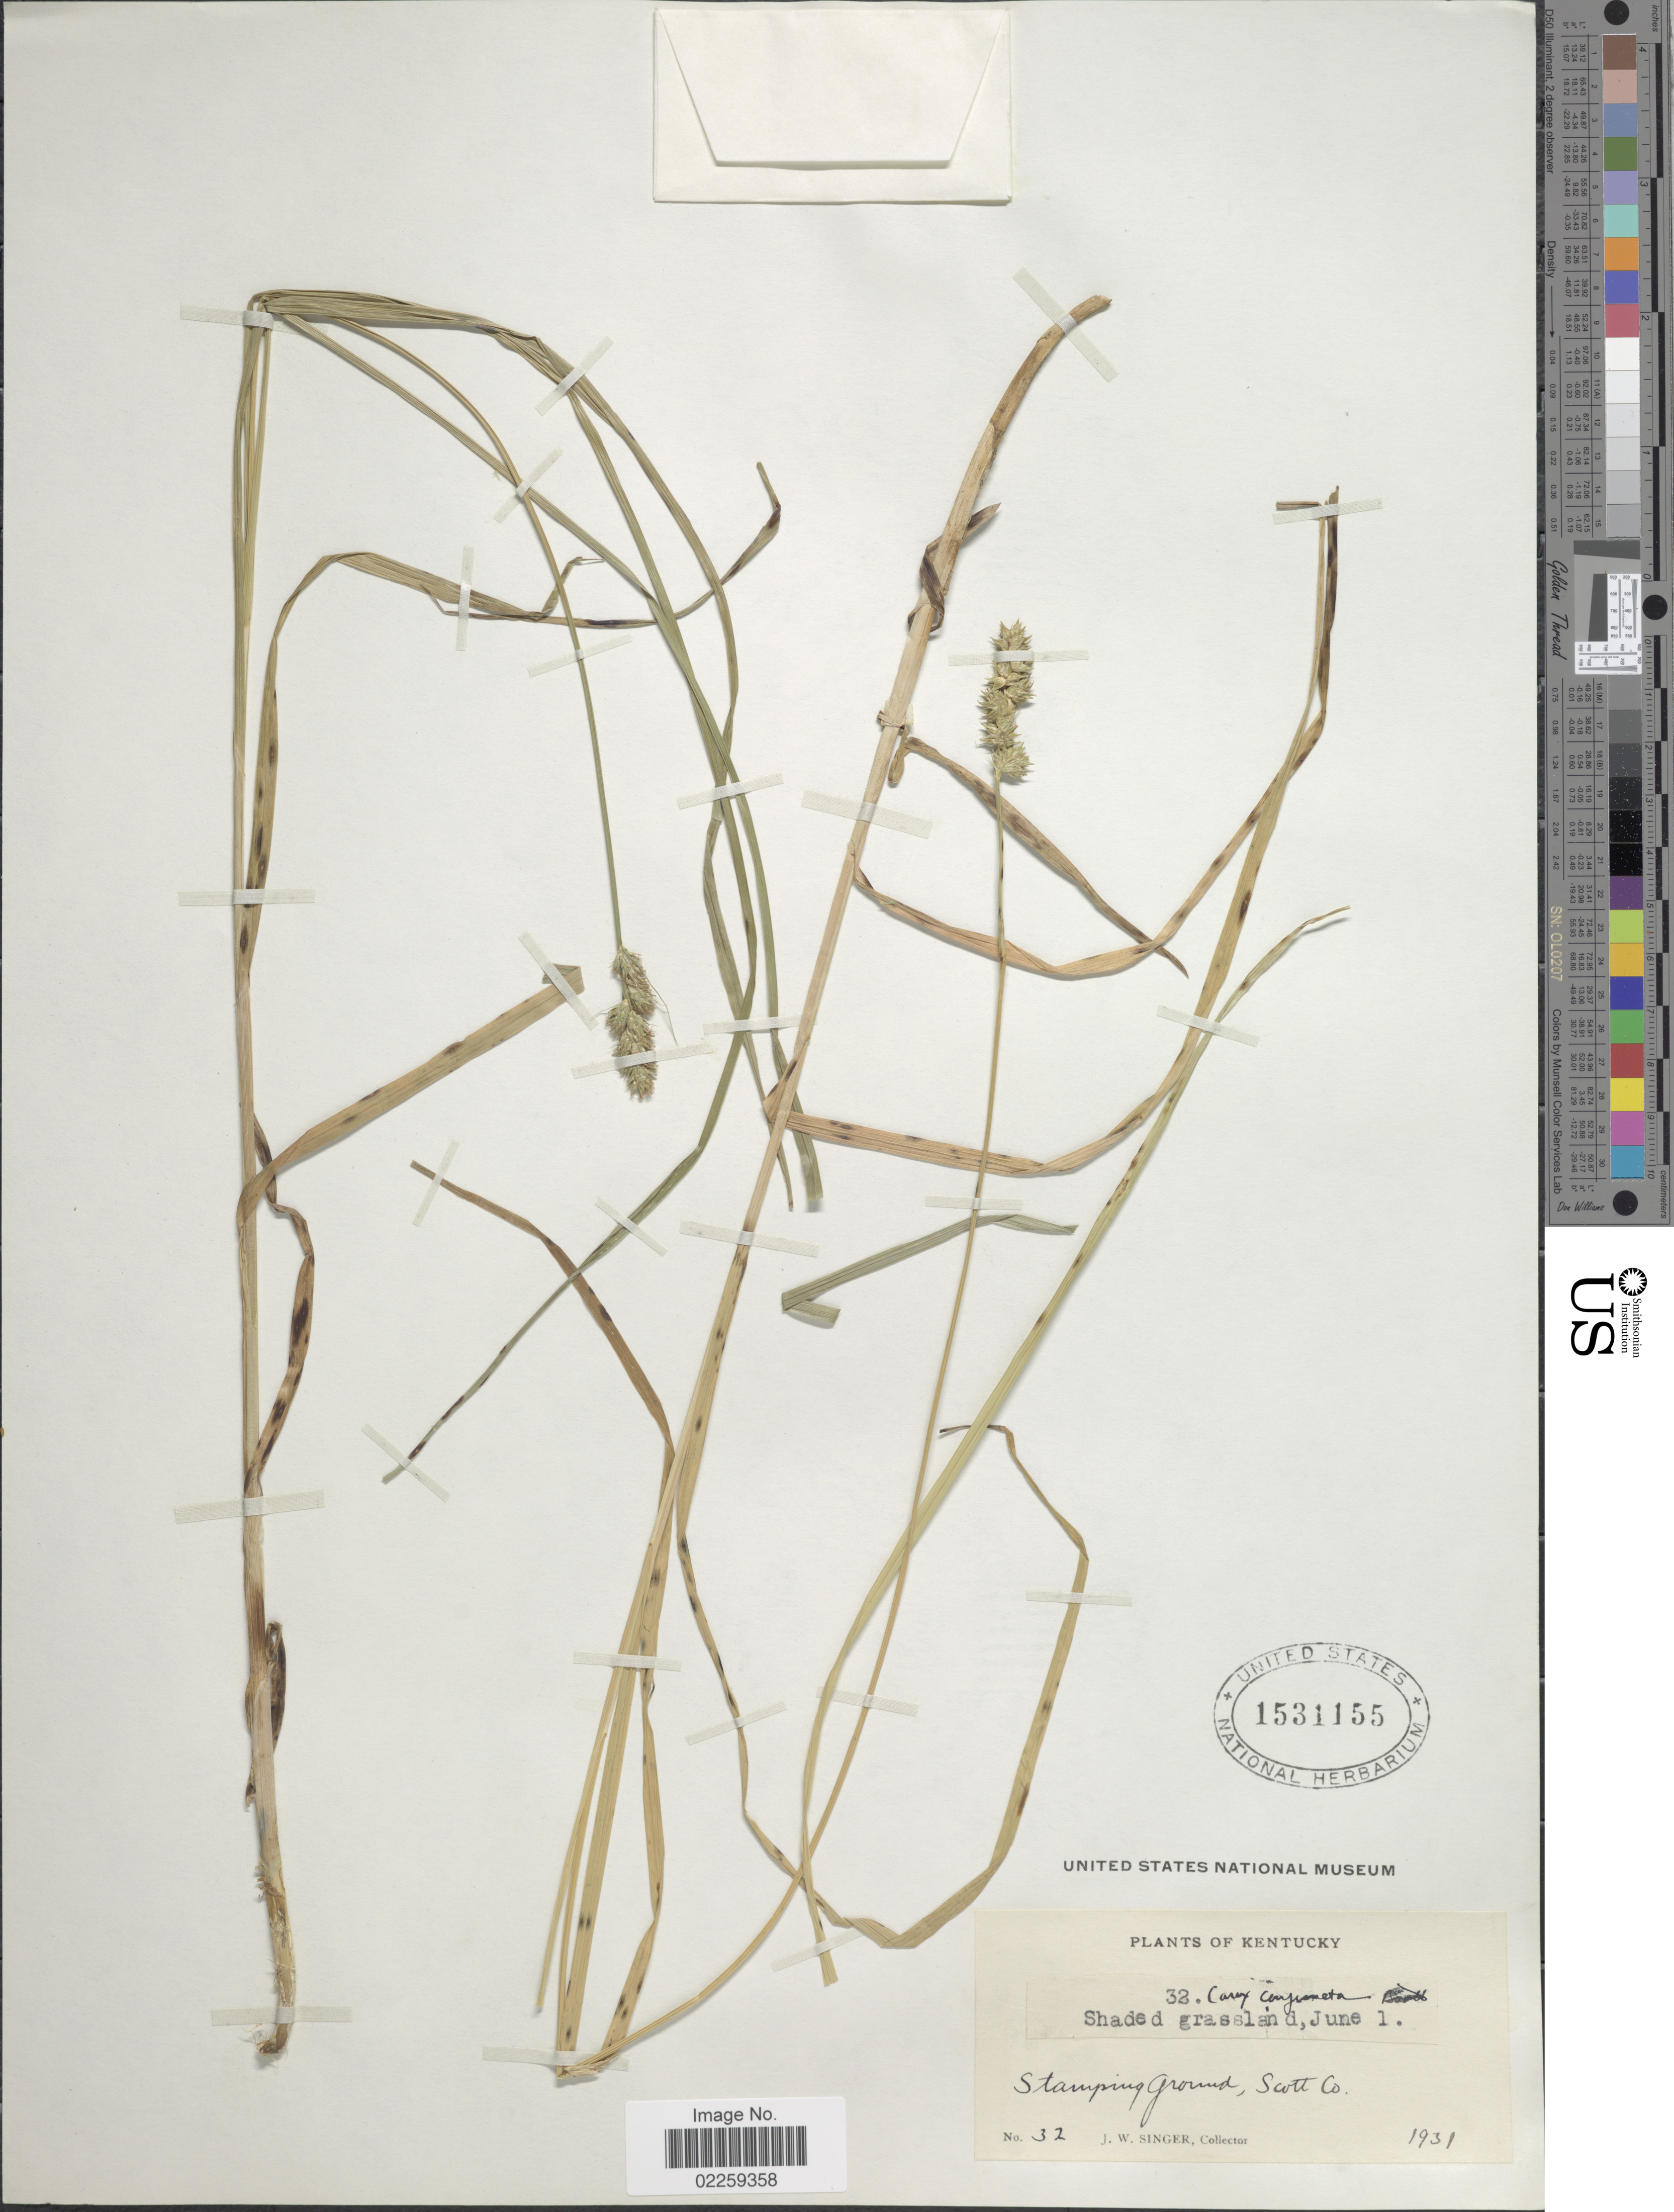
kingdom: Plantae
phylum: Tracheophyta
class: Liliopsida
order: Poales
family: Cyperaceae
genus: Carex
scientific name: Carex conjuncta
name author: Boott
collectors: J. EW. Singer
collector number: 32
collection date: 1931-06-01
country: United States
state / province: Kentucky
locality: Scott Co.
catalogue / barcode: US 1531155